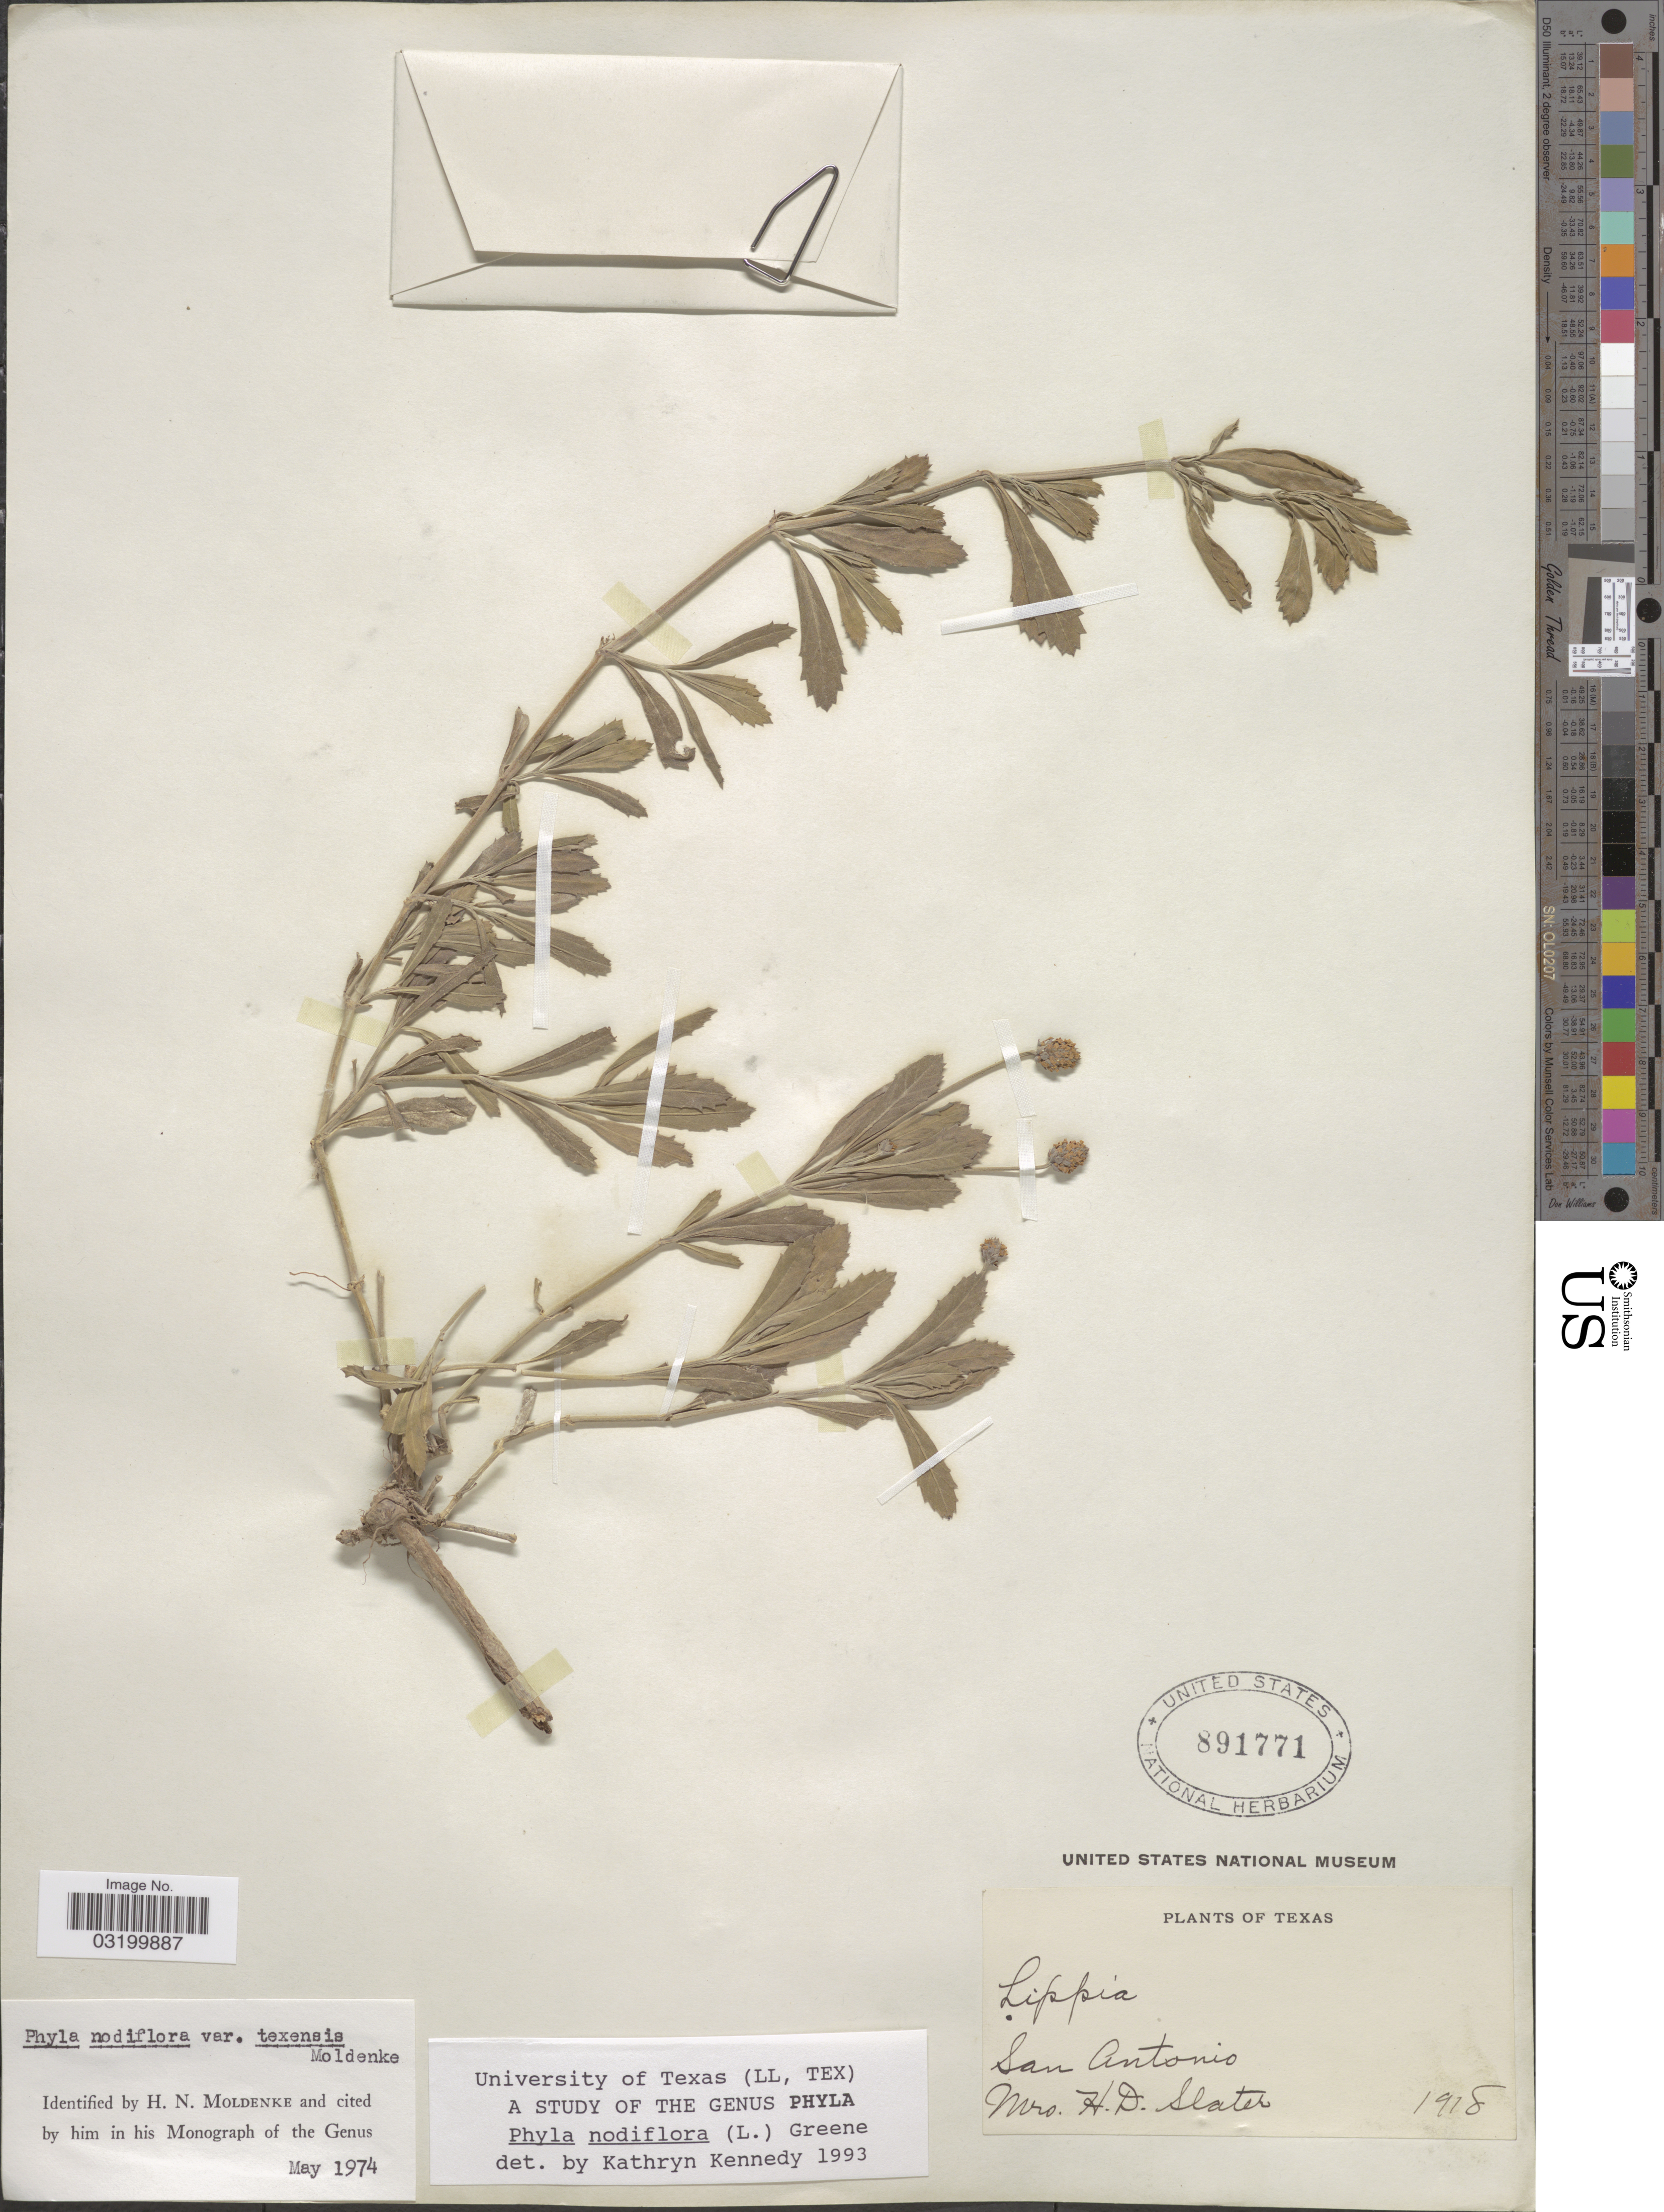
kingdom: Plantae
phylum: Tracheophyta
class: Magnoliopsida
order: Lamiales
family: Verbenaceae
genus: Phyla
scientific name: Phyla nodiflora var. nodiflora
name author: (L.) Greene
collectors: H. Slater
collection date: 1918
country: United States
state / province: Texas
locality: San Antonio.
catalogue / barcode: US 891771